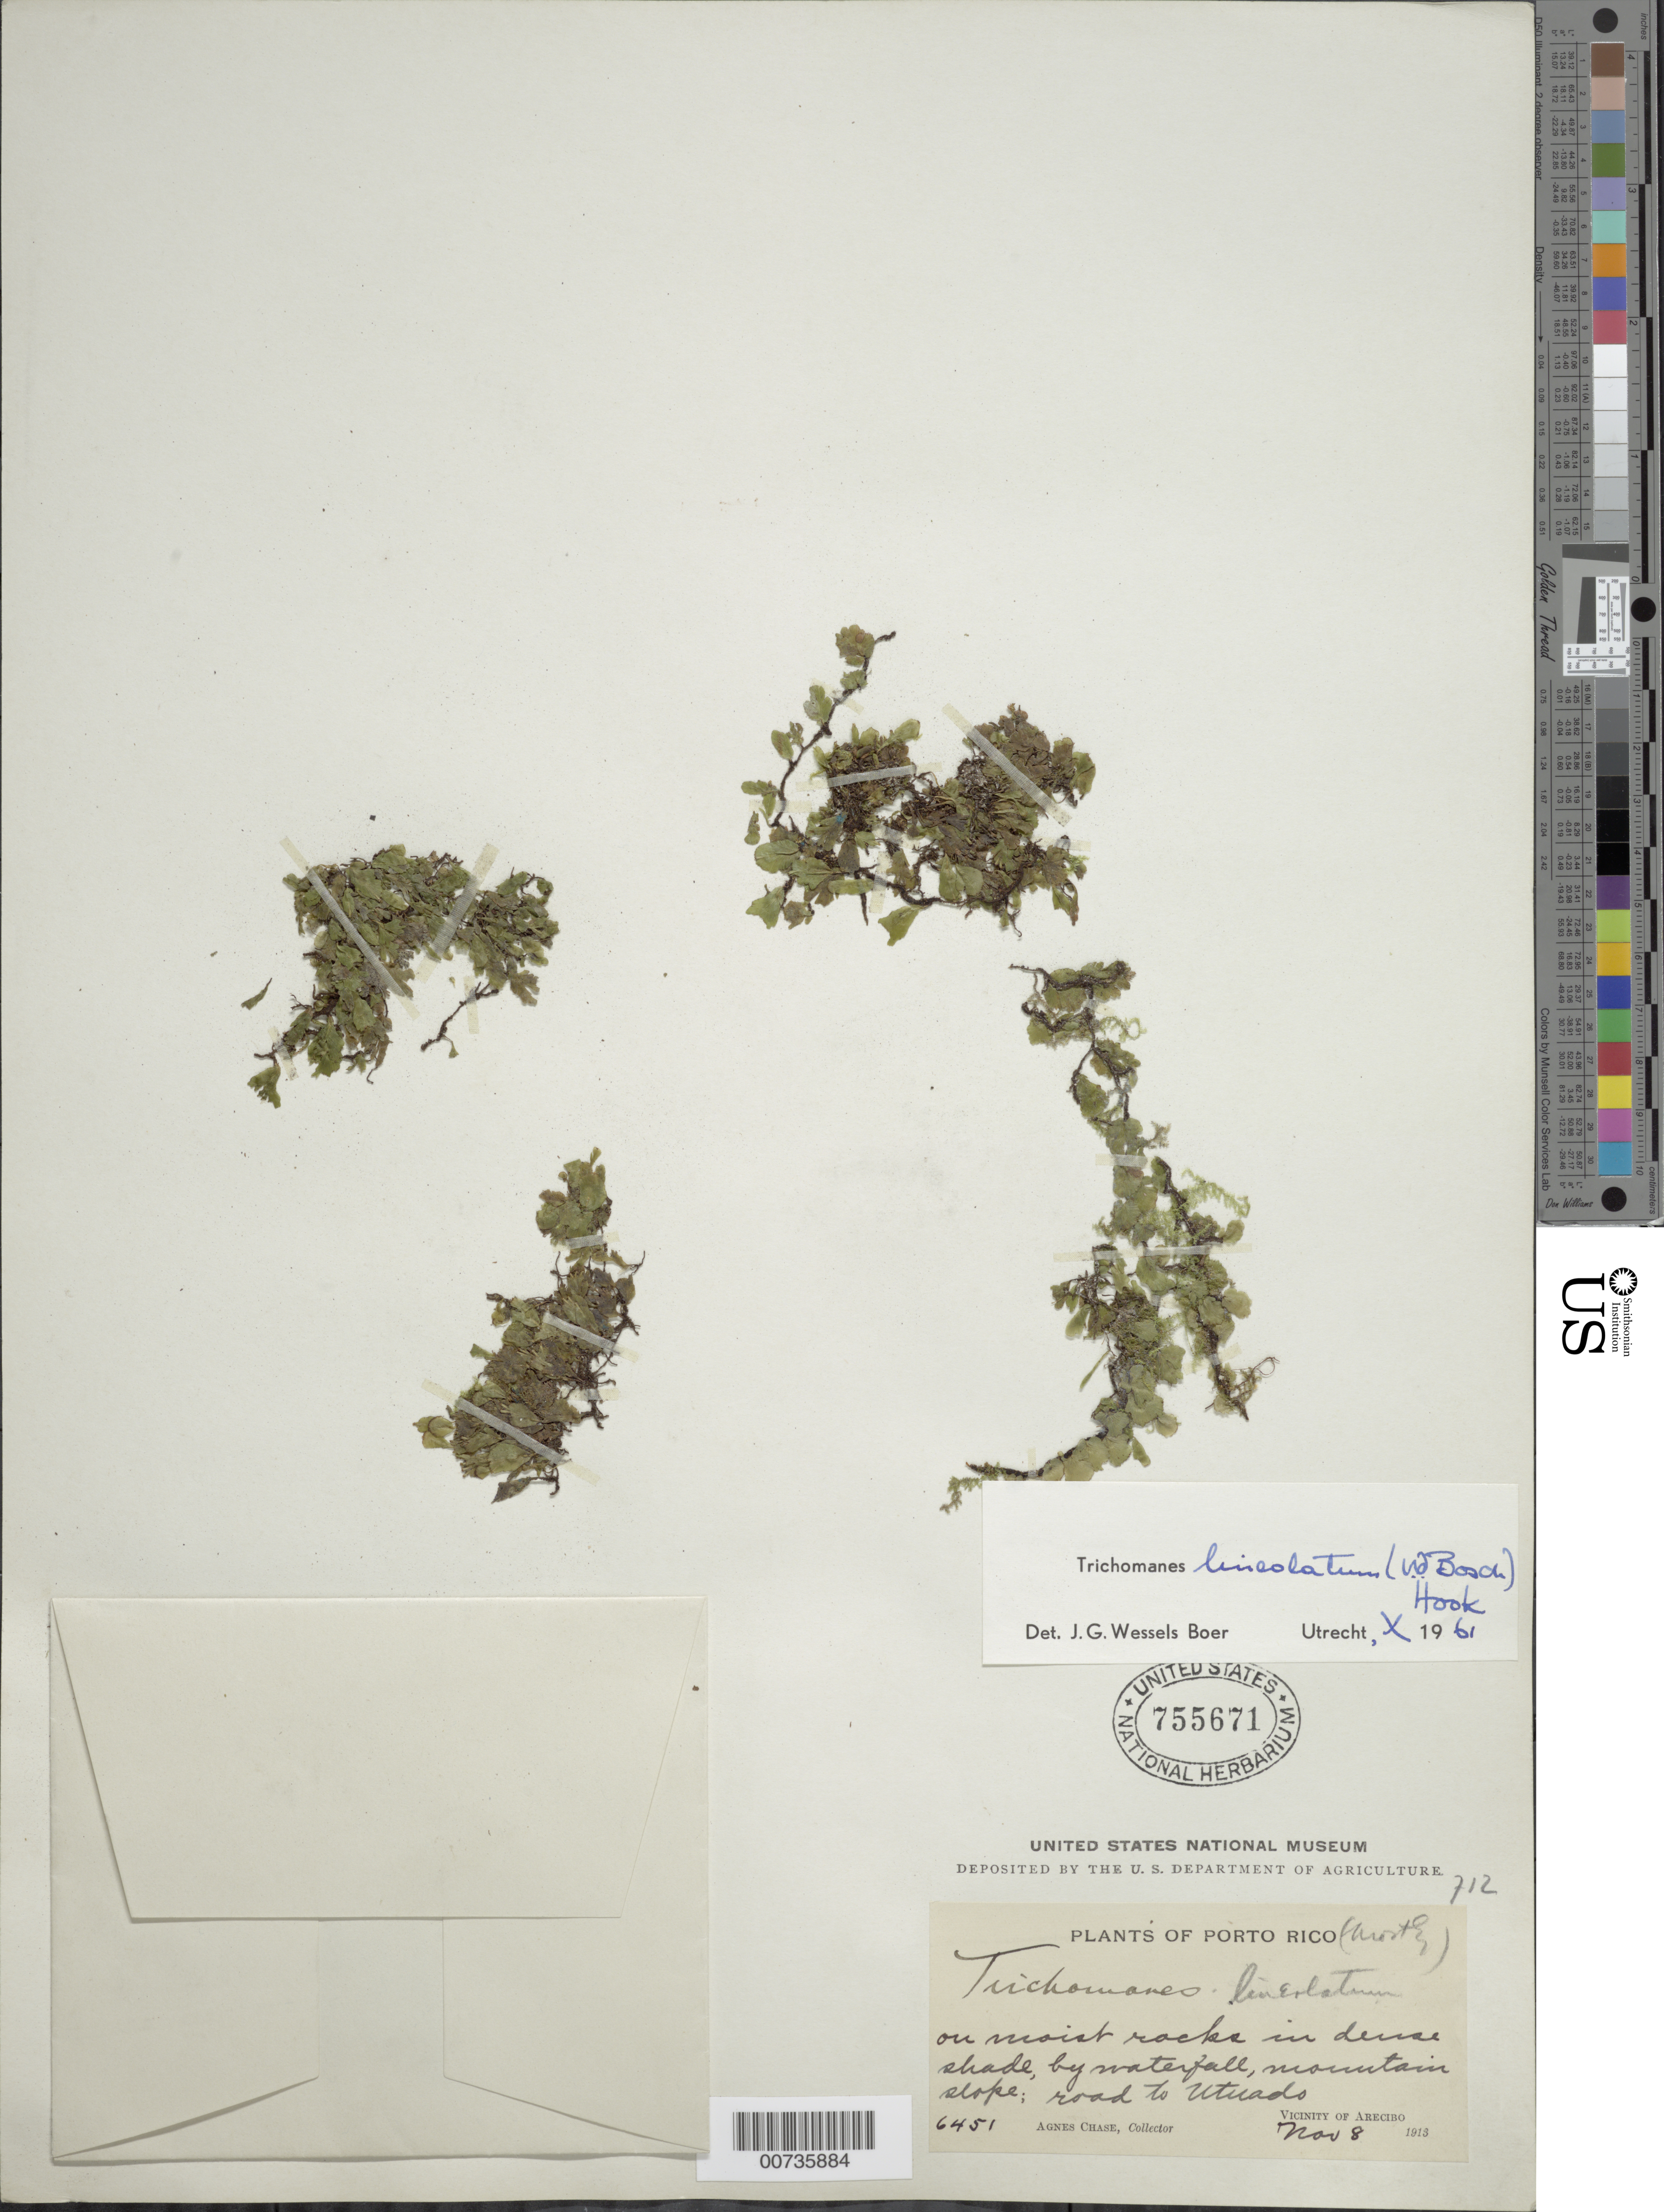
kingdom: Plantae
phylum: Tracheophyta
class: Polypodiopsida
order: Hymenophyllales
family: Hymenophyllaceae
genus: Didymoglossum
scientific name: Didymoglossum lineolatum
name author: Bosch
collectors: A. Chase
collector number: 6451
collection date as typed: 08 Nov 1913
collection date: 1913-11-08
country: Puerto Rico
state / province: Arecibo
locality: Road to Utuado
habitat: On moist rocks in dense shade, by waterfall, mountain slope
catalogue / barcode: US 755671